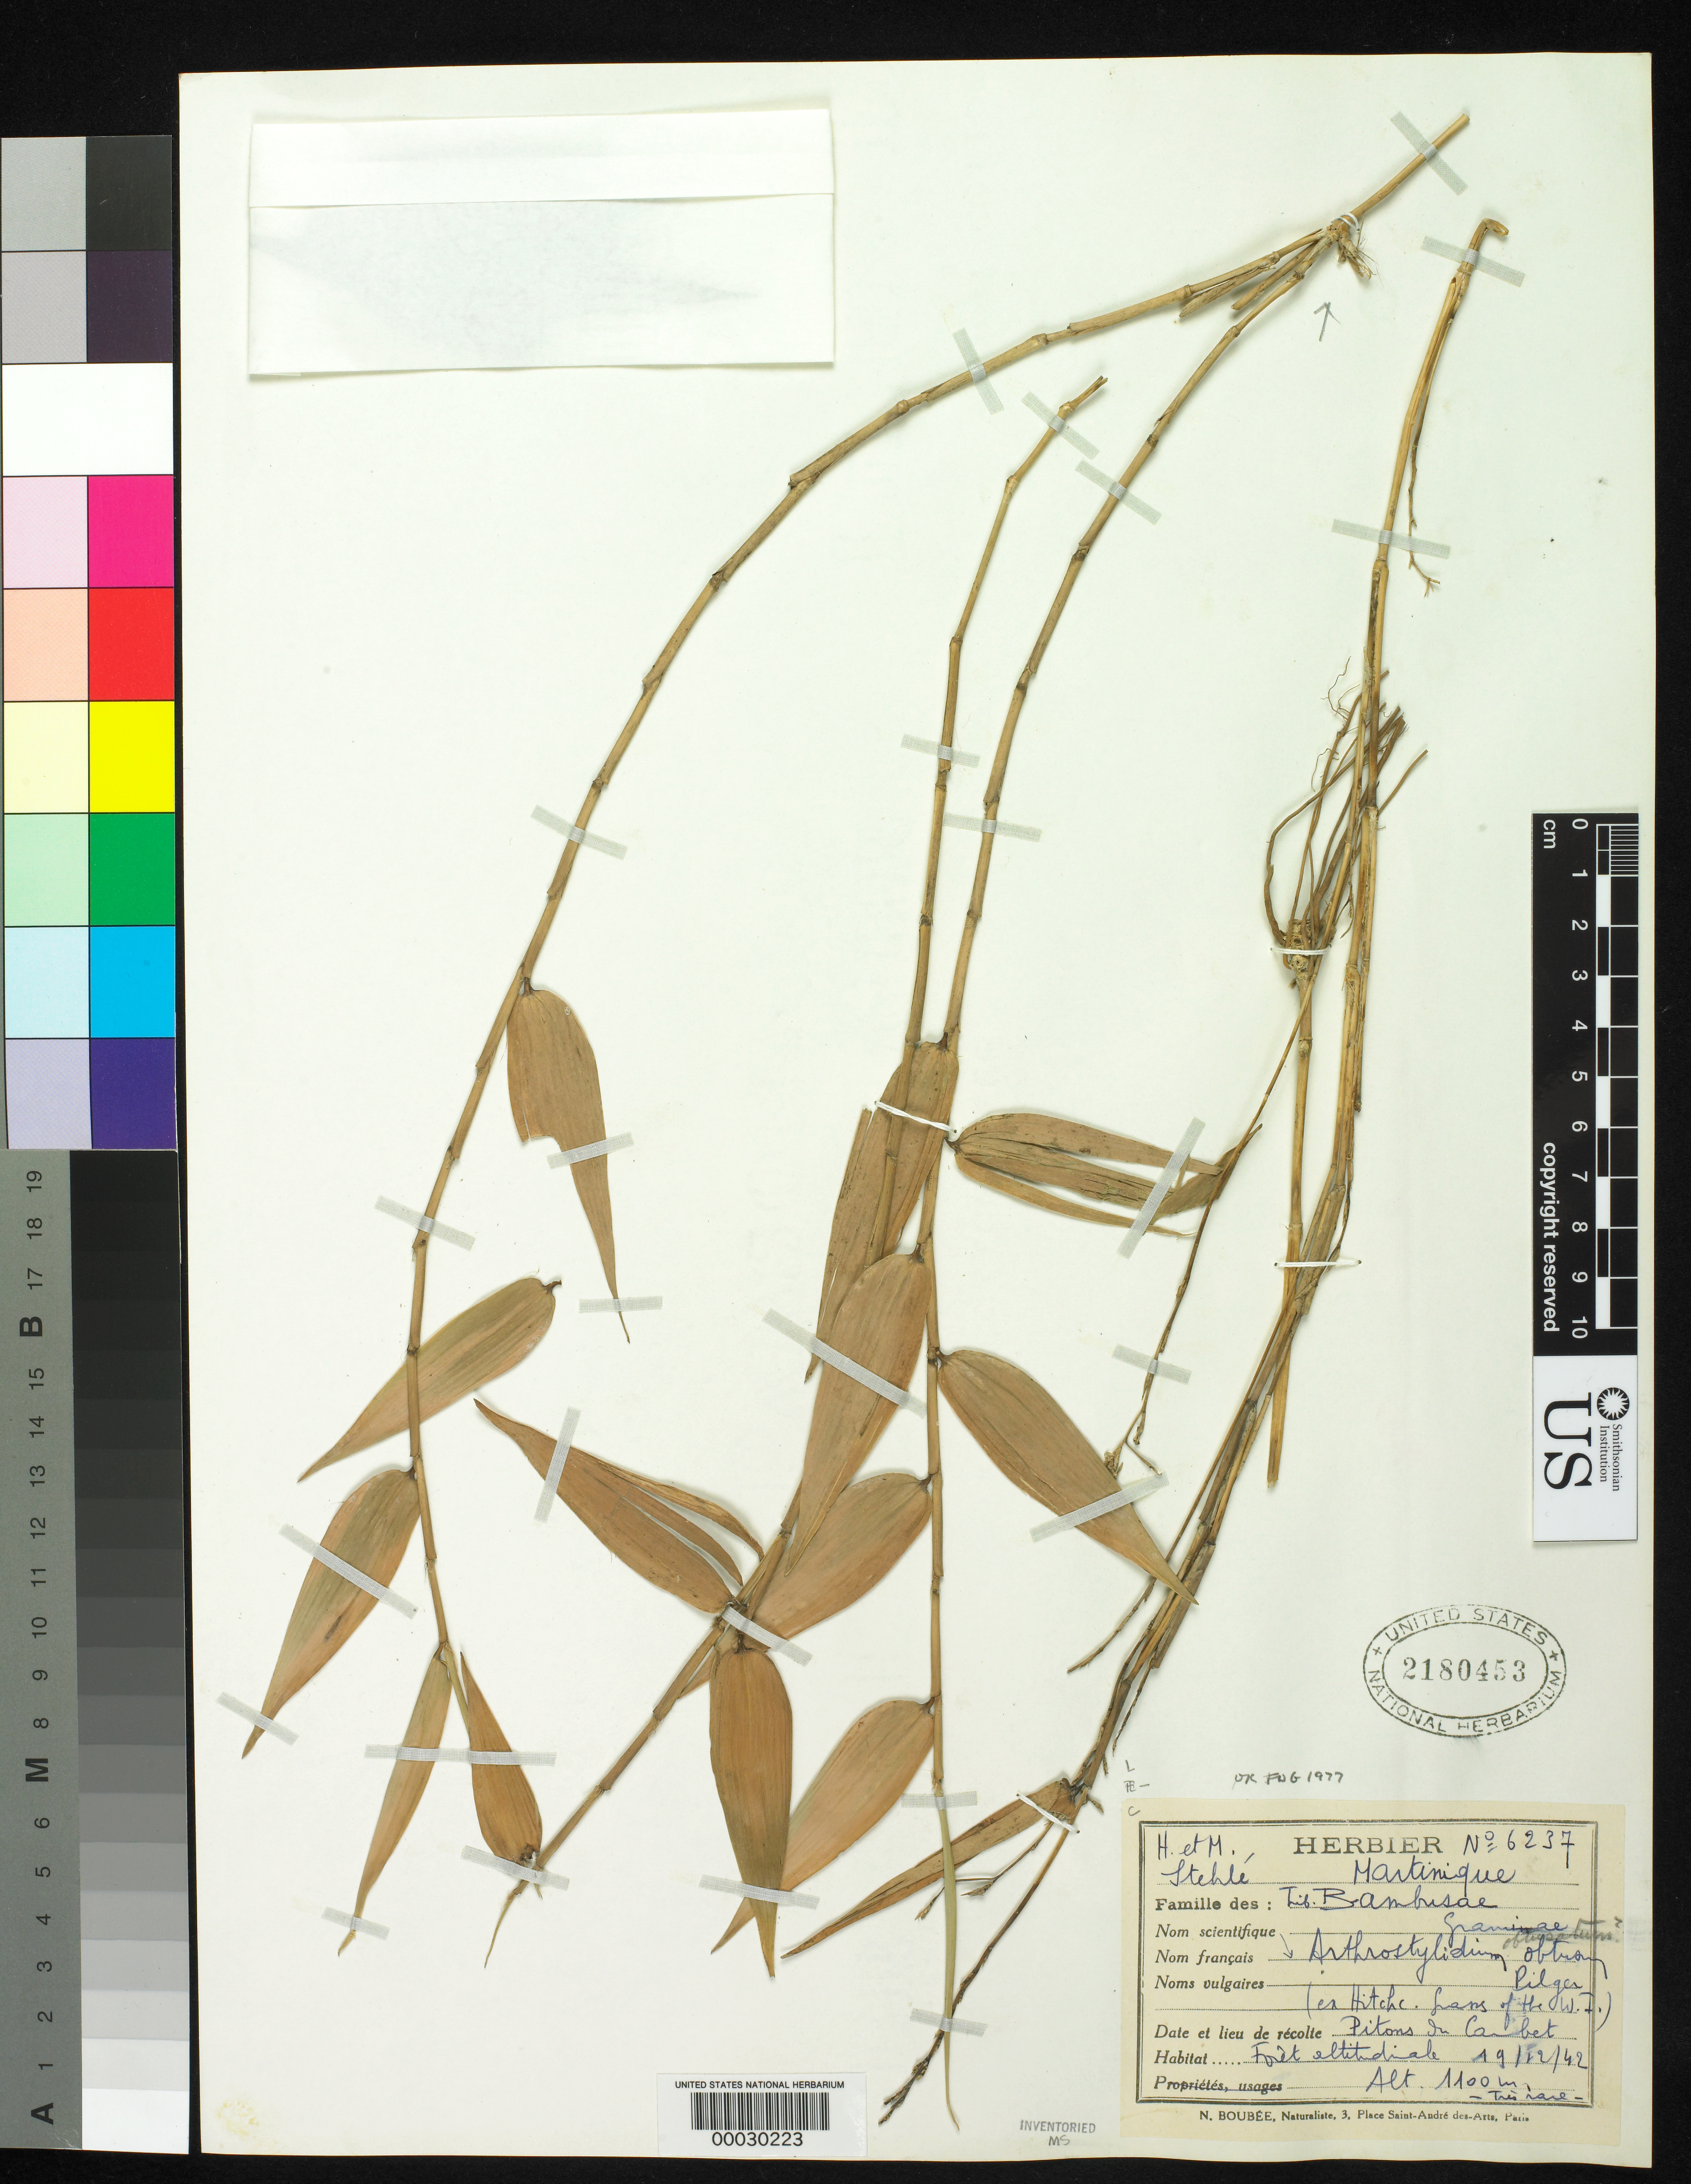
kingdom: Plantae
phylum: Tracheophyta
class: Liliopsida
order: Poales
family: Poaceae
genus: Arthrostylidium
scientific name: Arthrostylidium obtusatum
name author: Pilg. in Urb.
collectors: N. Boubee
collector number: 6237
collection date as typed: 19 Dec 1942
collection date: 1942-12-19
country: Martinique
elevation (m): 1100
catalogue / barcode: US 2180453